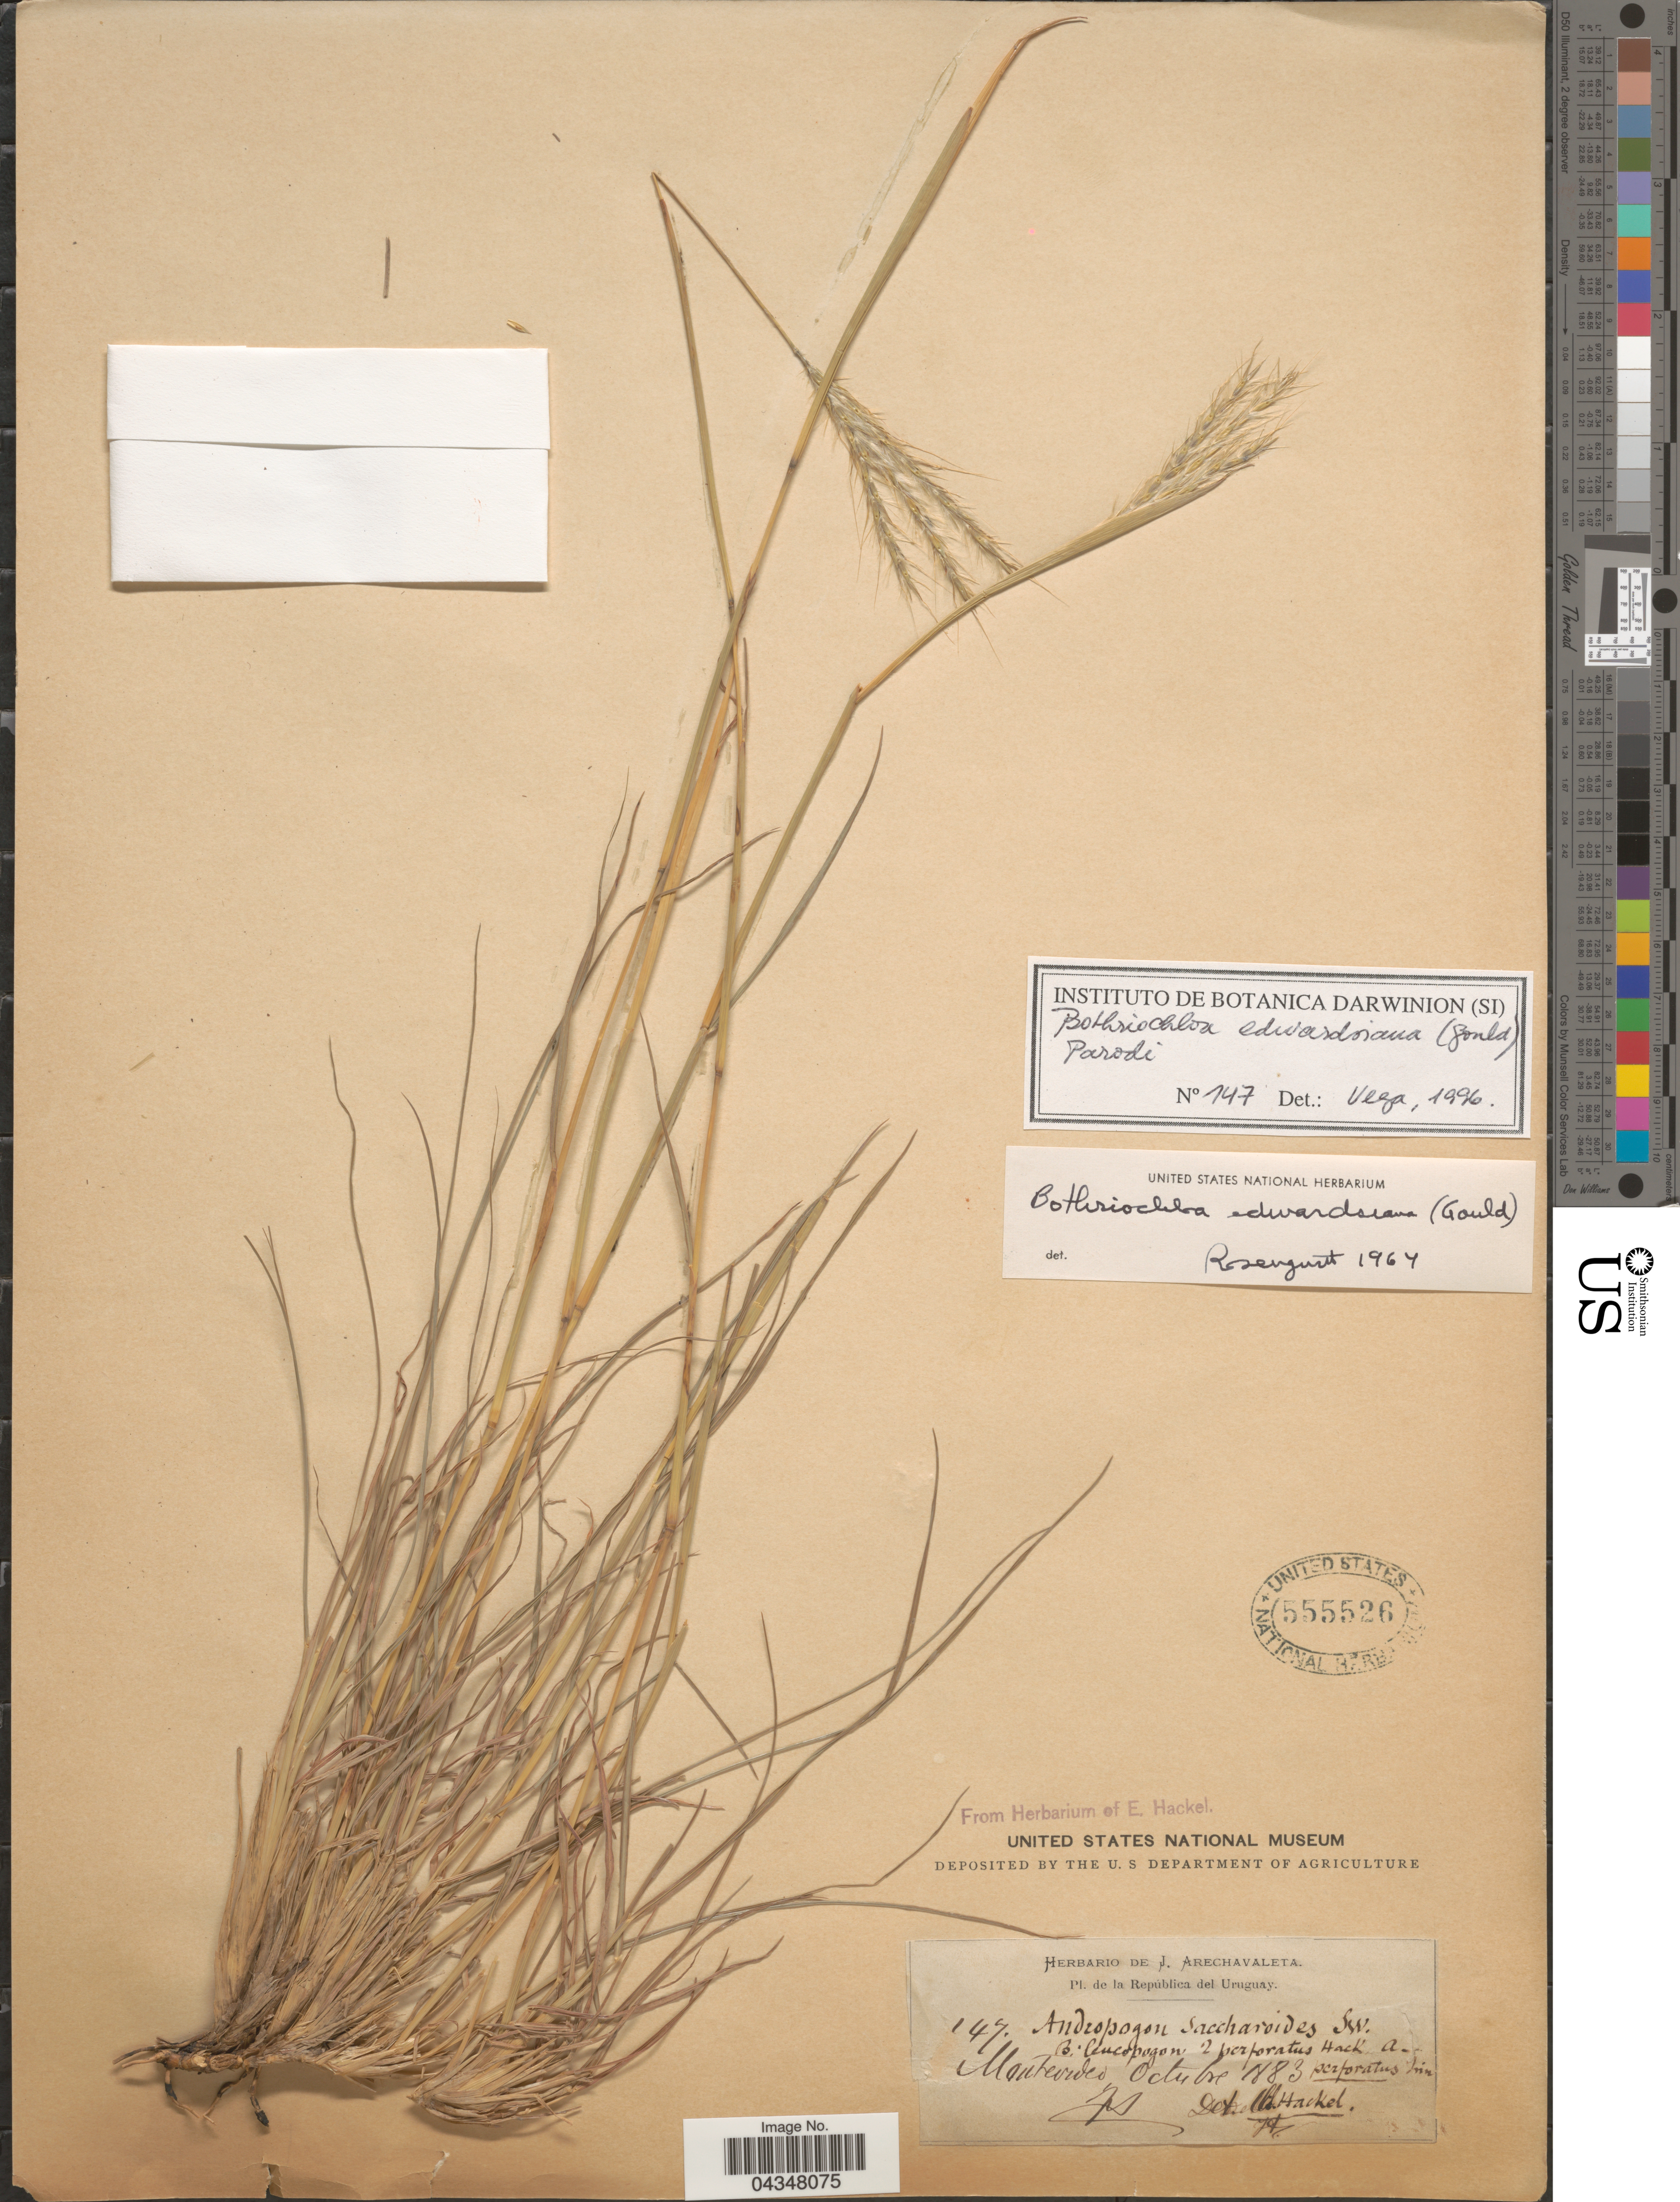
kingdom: Plantae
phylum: Tracheophyta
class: Liliopsida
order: Poales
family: Poaceae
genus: Bothriochloa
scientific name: Bothriochloa edwardsiana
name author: (Gould) Parodi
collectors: ex herb. de J. Arechavaleta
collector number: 147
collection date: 1883-10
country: Uruguay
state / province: Montevideo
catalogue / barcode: US 555526